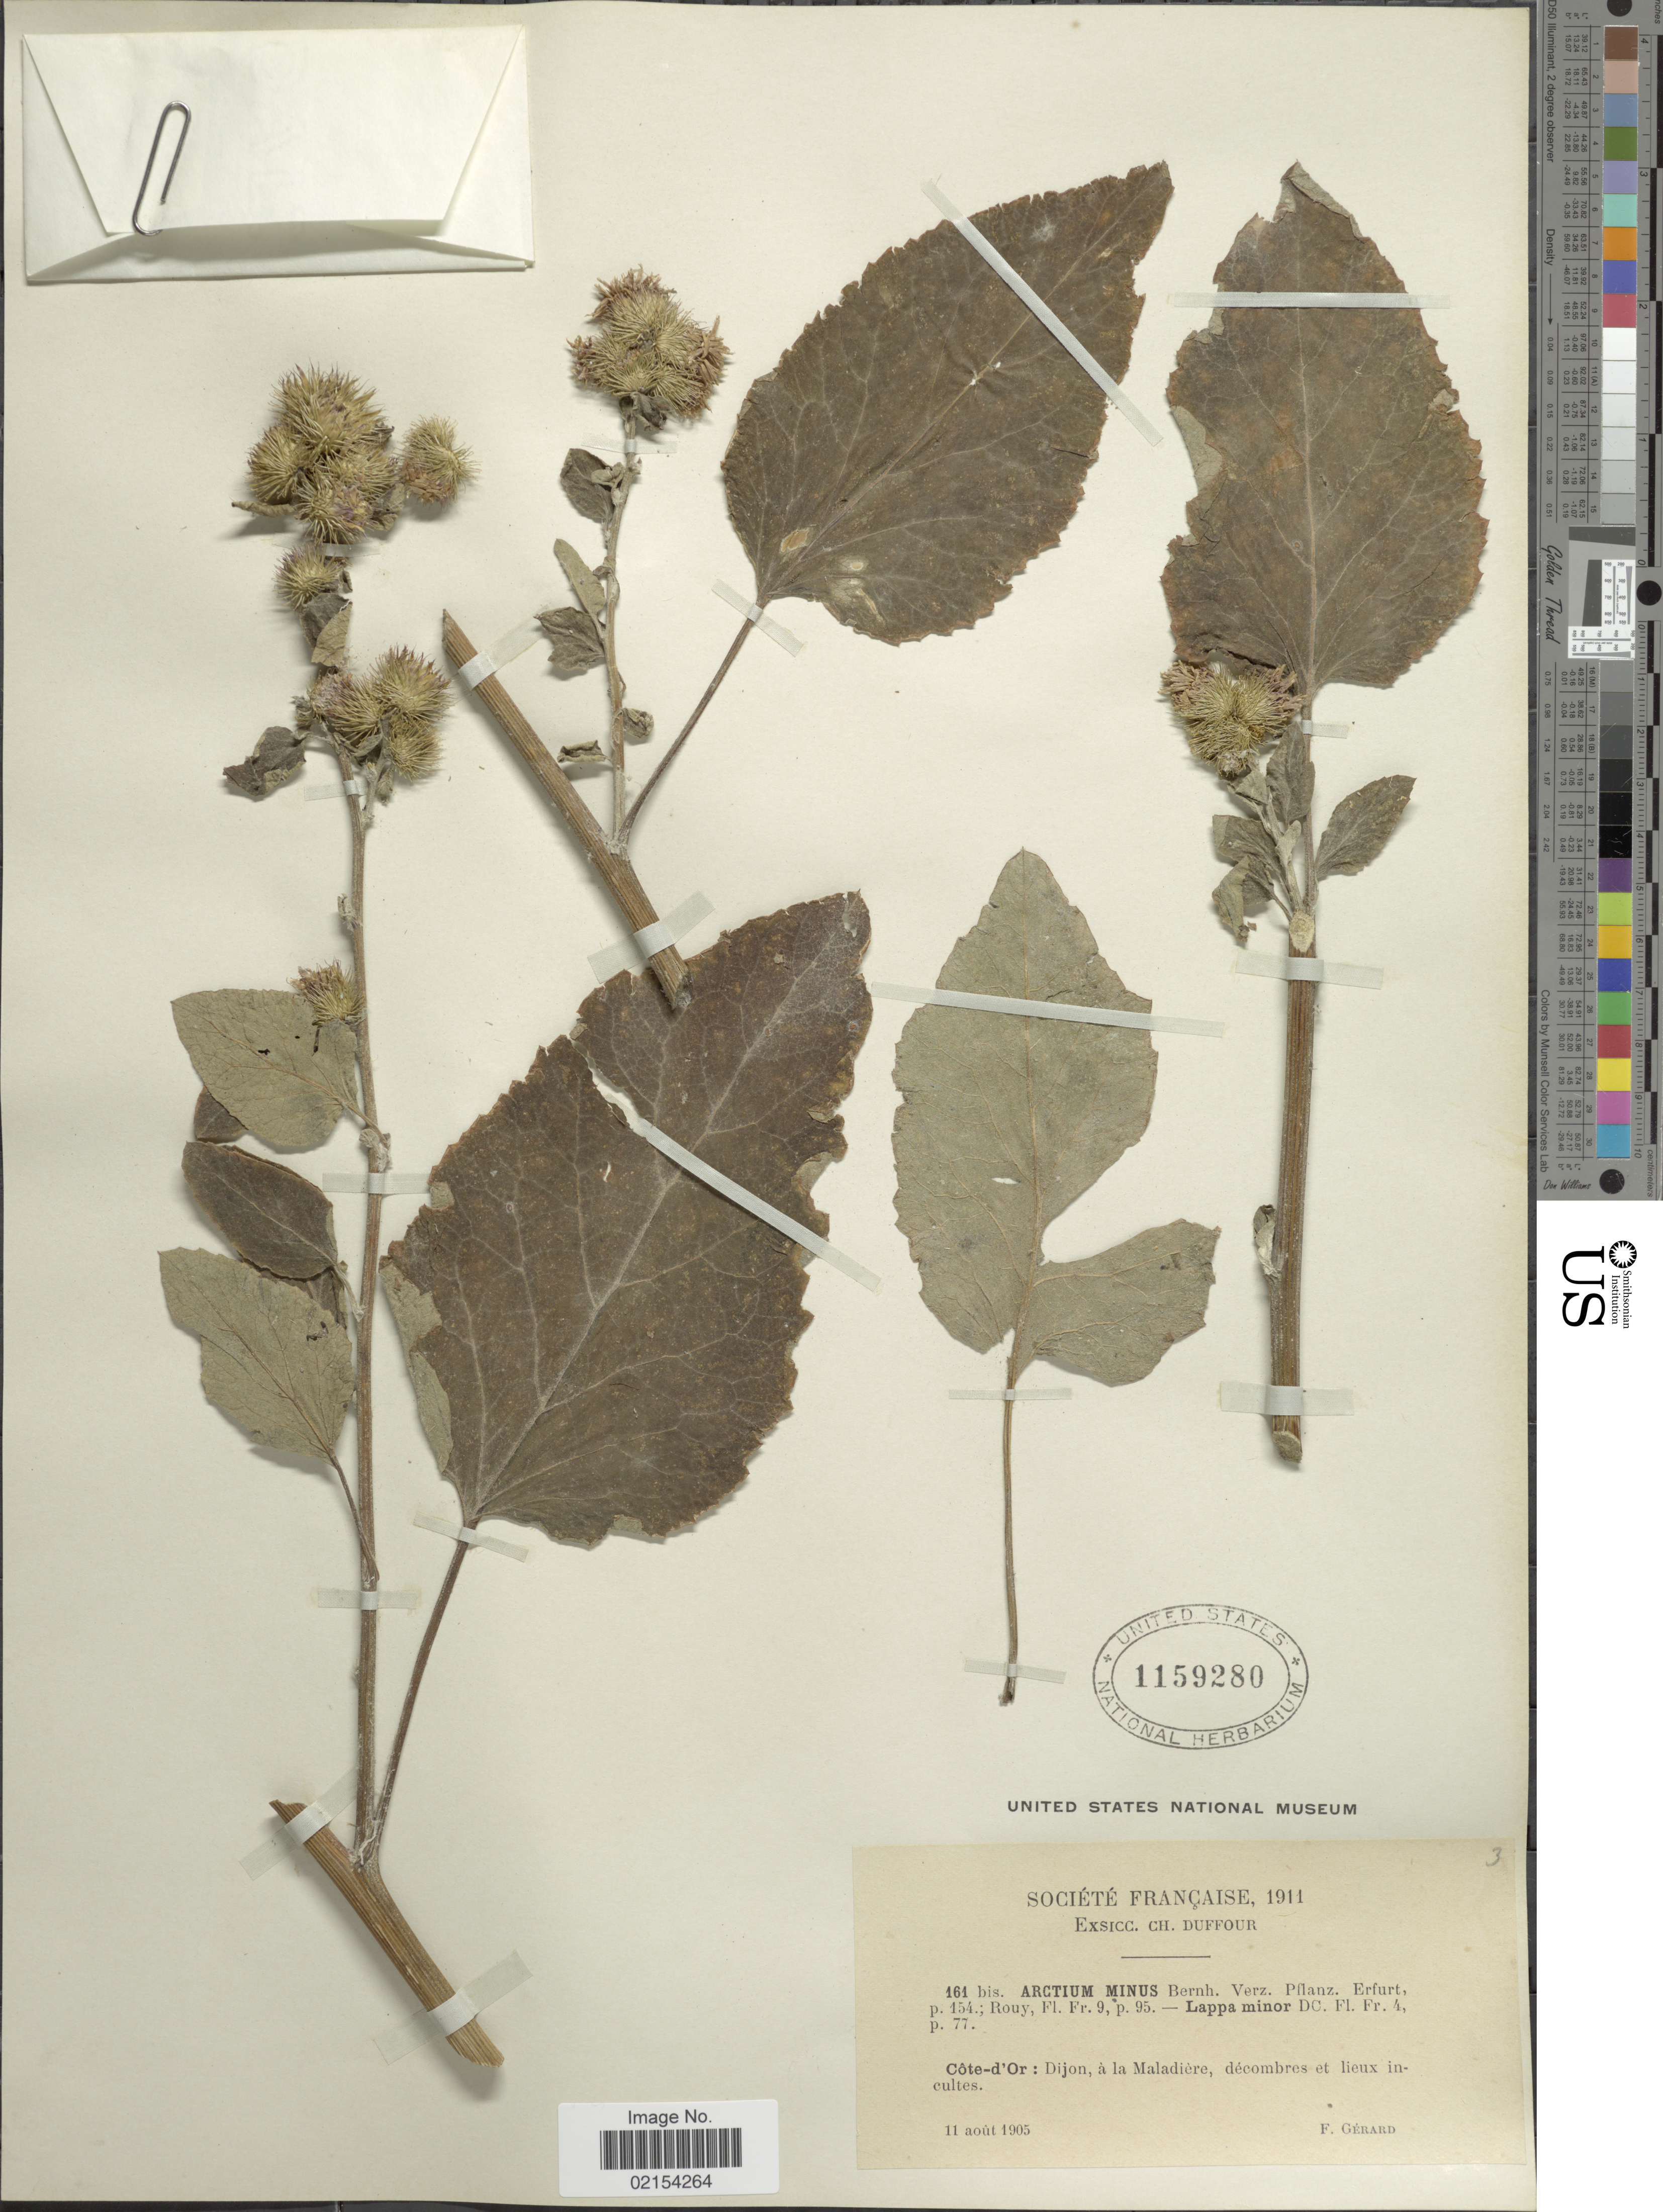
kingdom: Plantae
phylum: Tracheophyta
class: Magnoliopsida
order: Asterales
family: Asteraceae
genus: Arctium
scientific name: Arctium minus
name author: (Hill) Bernh.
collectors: F. Gérard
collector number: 161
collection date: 1905-08-11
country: France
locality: Cote-d-'Or: Dijon, a la Maladiere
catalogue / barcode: US 159280